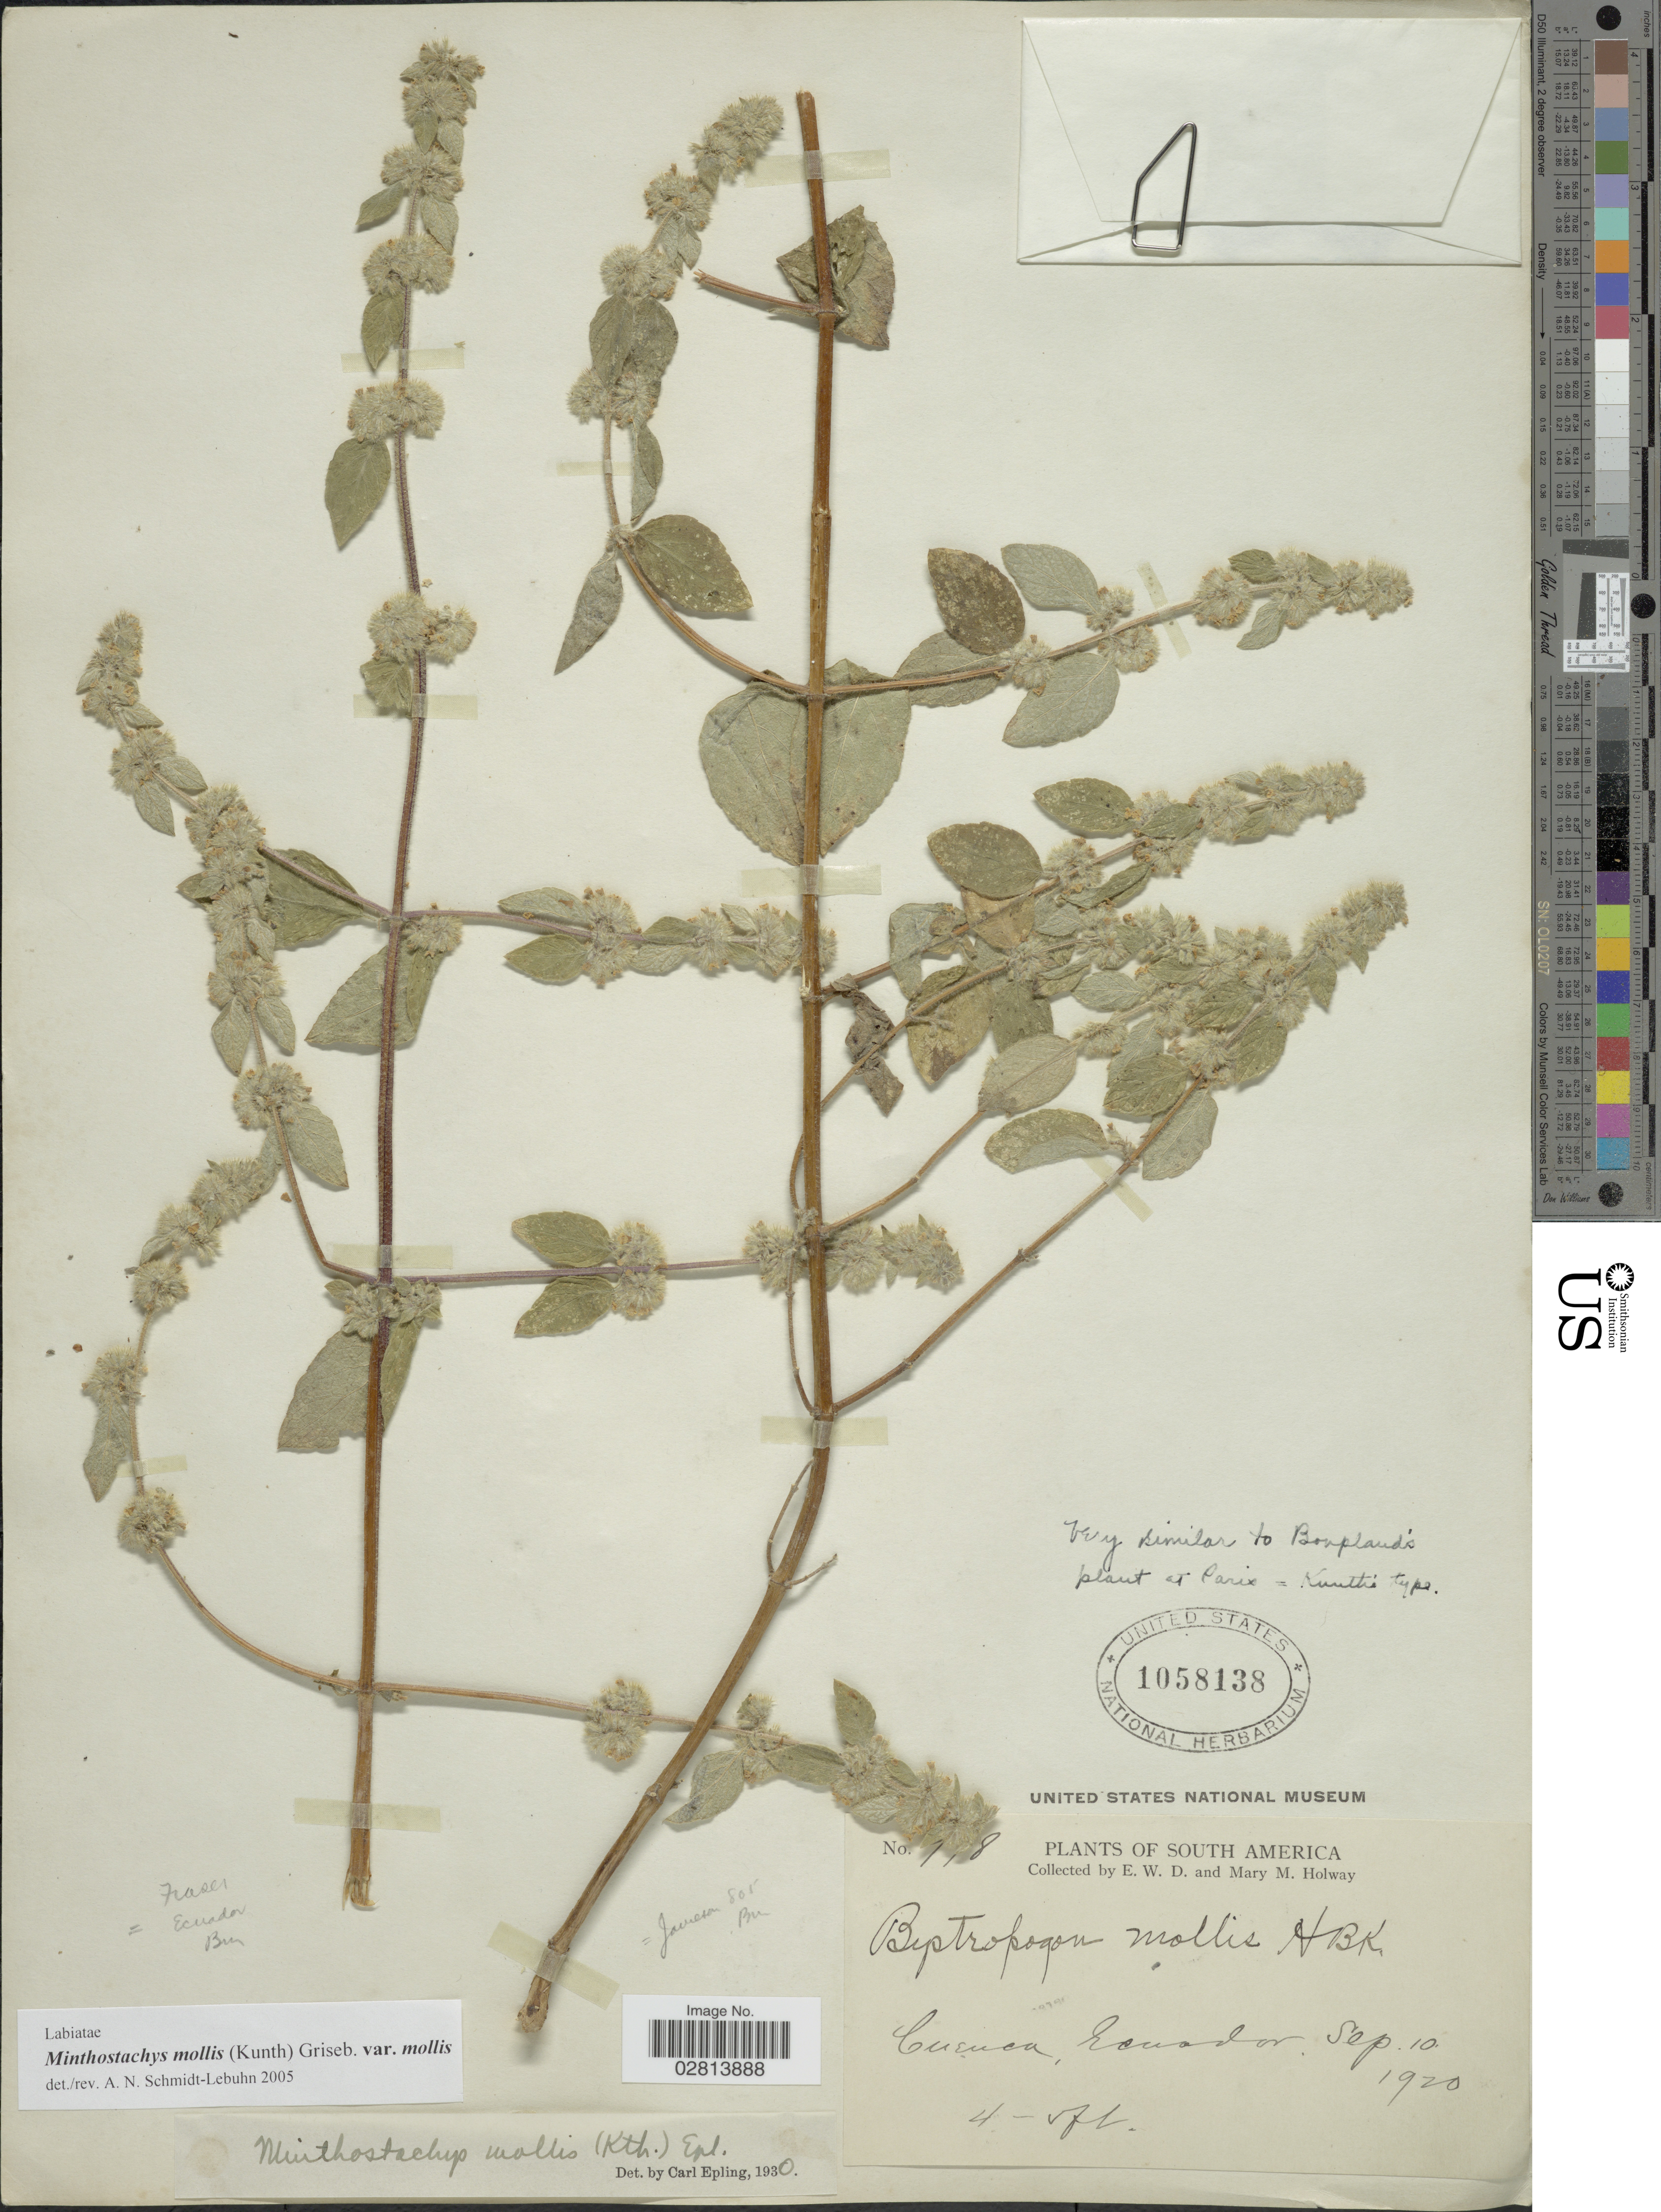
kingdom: Plantae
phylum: Tracheophyta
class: Magnoliopsida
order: Lamiales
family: Lamiaceae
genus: Minthostachys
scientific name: Minthostachys mollis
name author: (Kunth) Griseb.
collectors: E. W. D. Holway & M. M. Holway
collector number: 118*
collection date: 1920-09-10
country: Ecuador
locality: Cuenca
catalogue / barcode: US 1058138